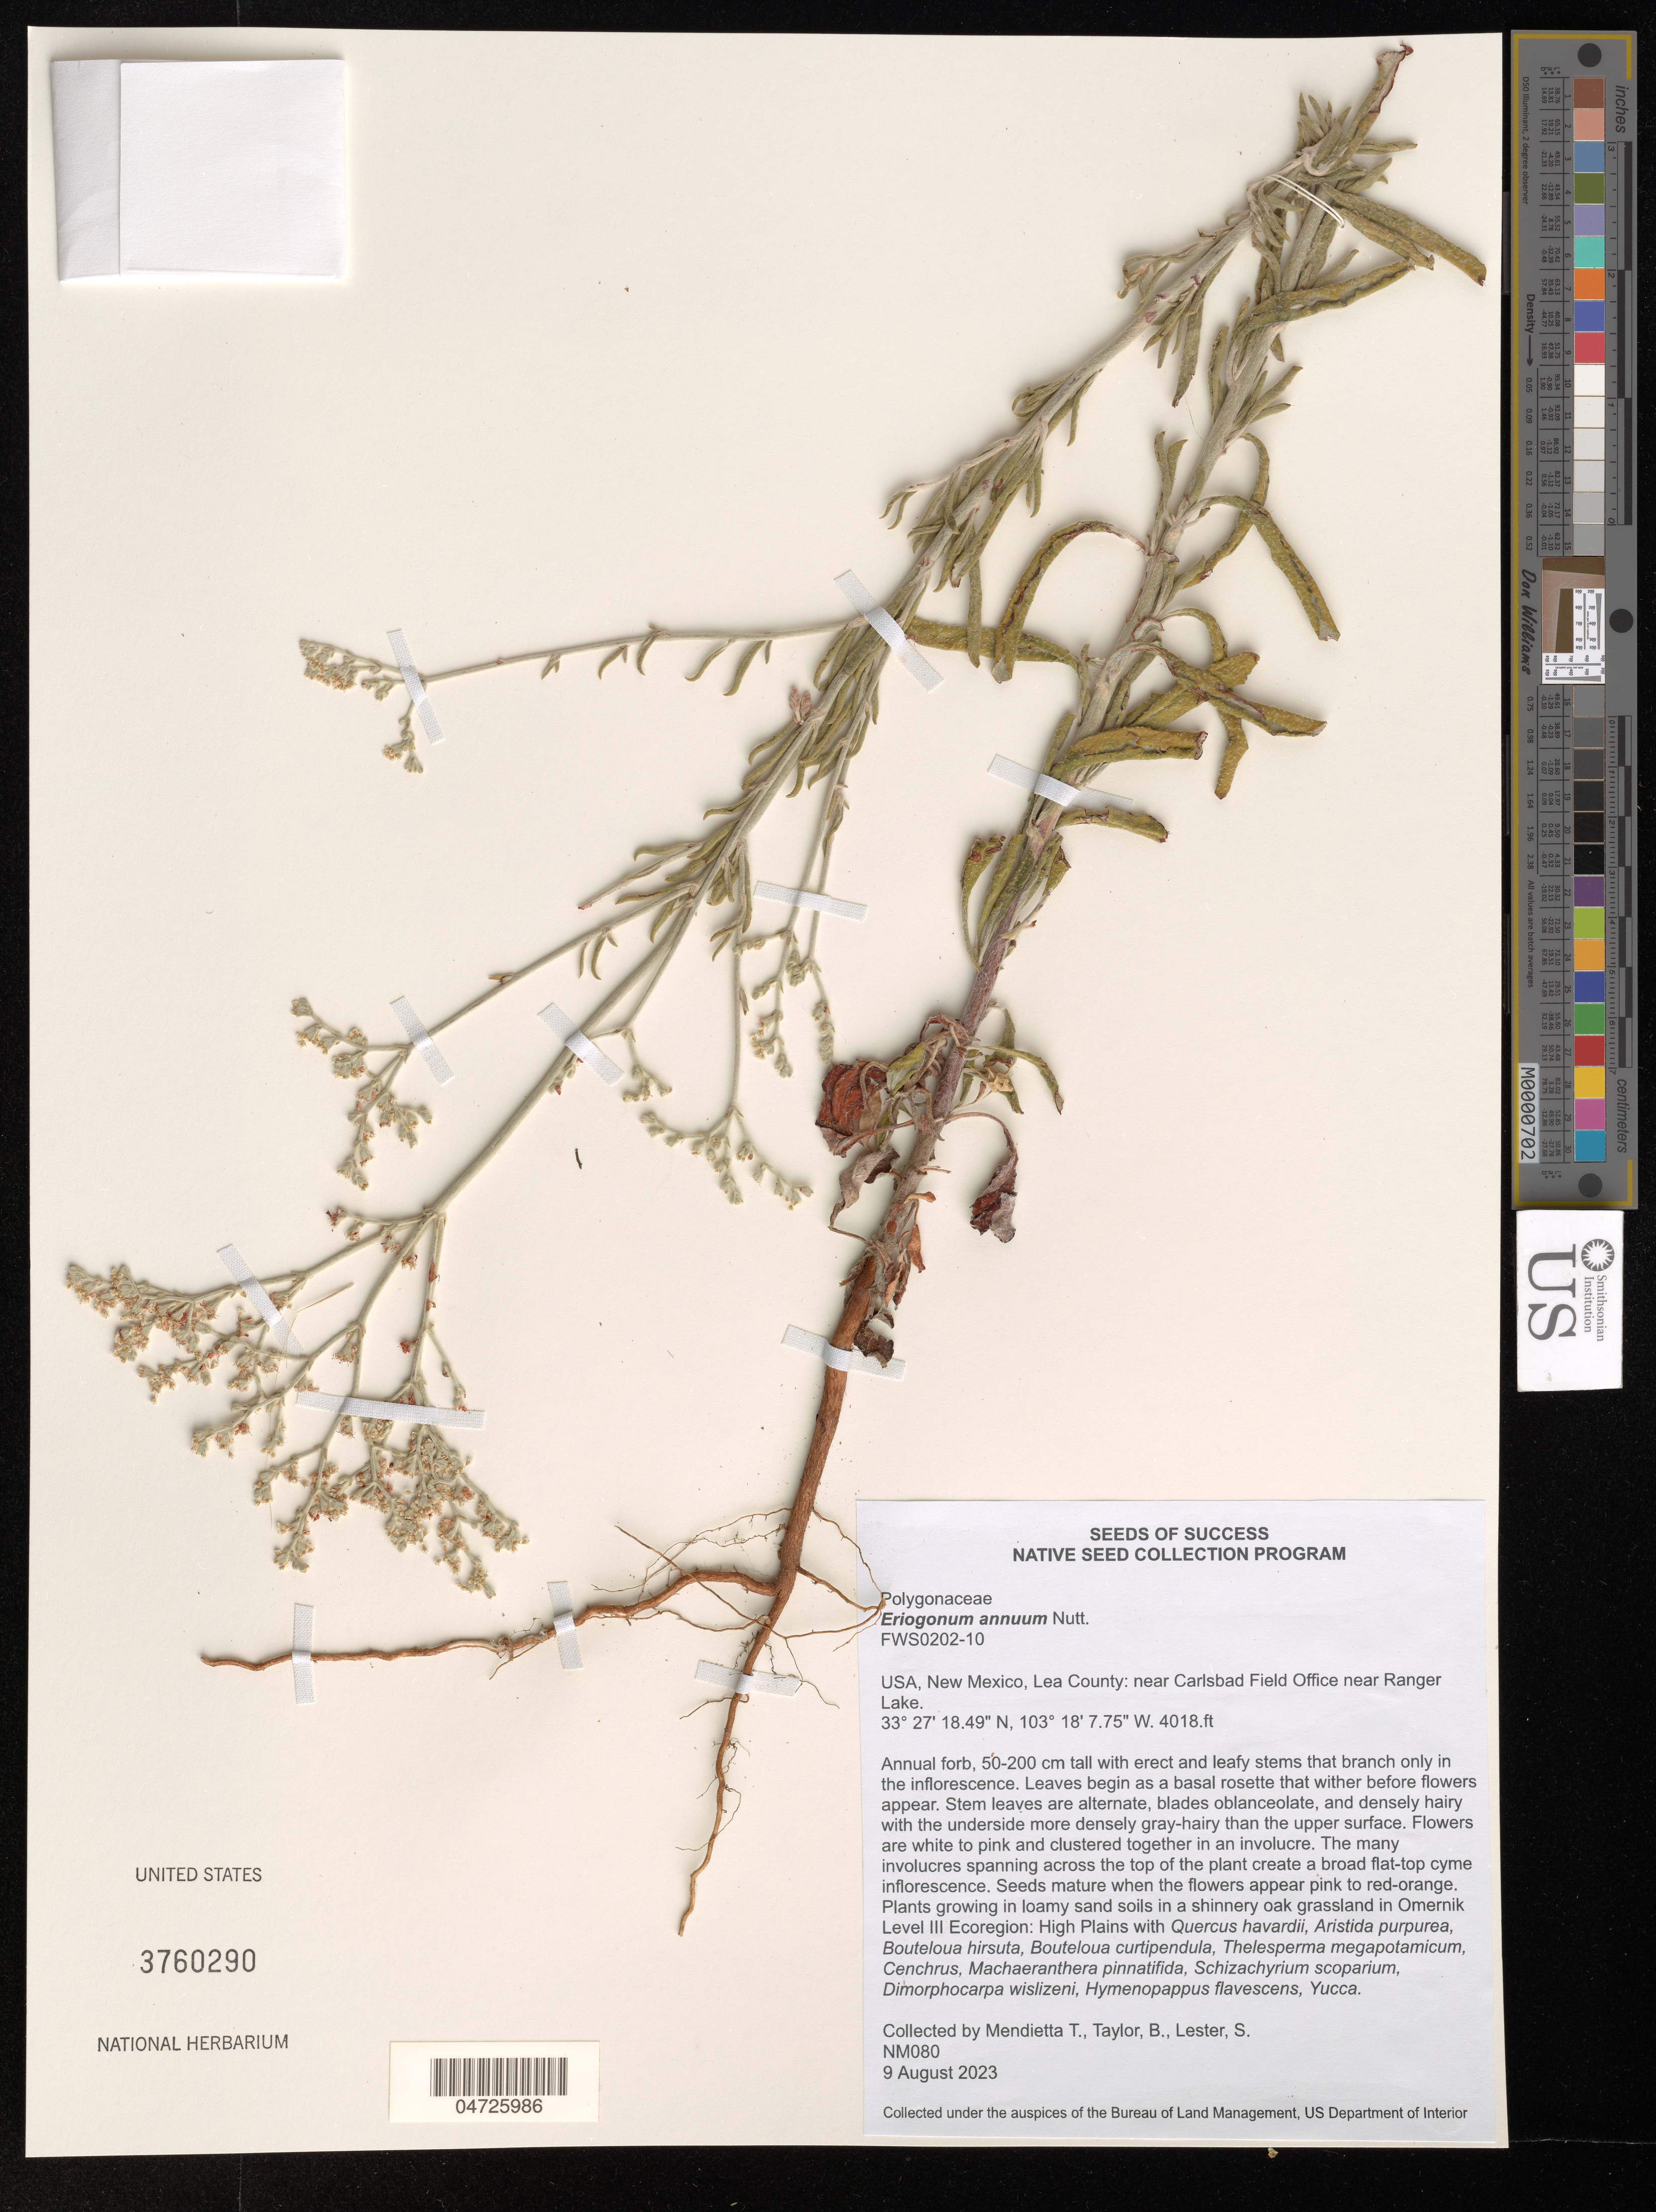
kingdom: Plantae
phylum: Tracheophyta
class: Magnoliopsida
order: Caryophyllales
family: Polygonaceae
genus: Eriogonum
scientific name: Eriogonum annuum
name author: Nutt.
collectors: T. Mendietta & B. Taylor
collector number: NM080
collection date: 2023-08-09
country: United States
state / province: New Mexico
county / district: Lea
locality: Lea County: near Carlsbad Field Office near Ranger Lake.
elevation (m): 1225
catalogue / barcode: US 3760290